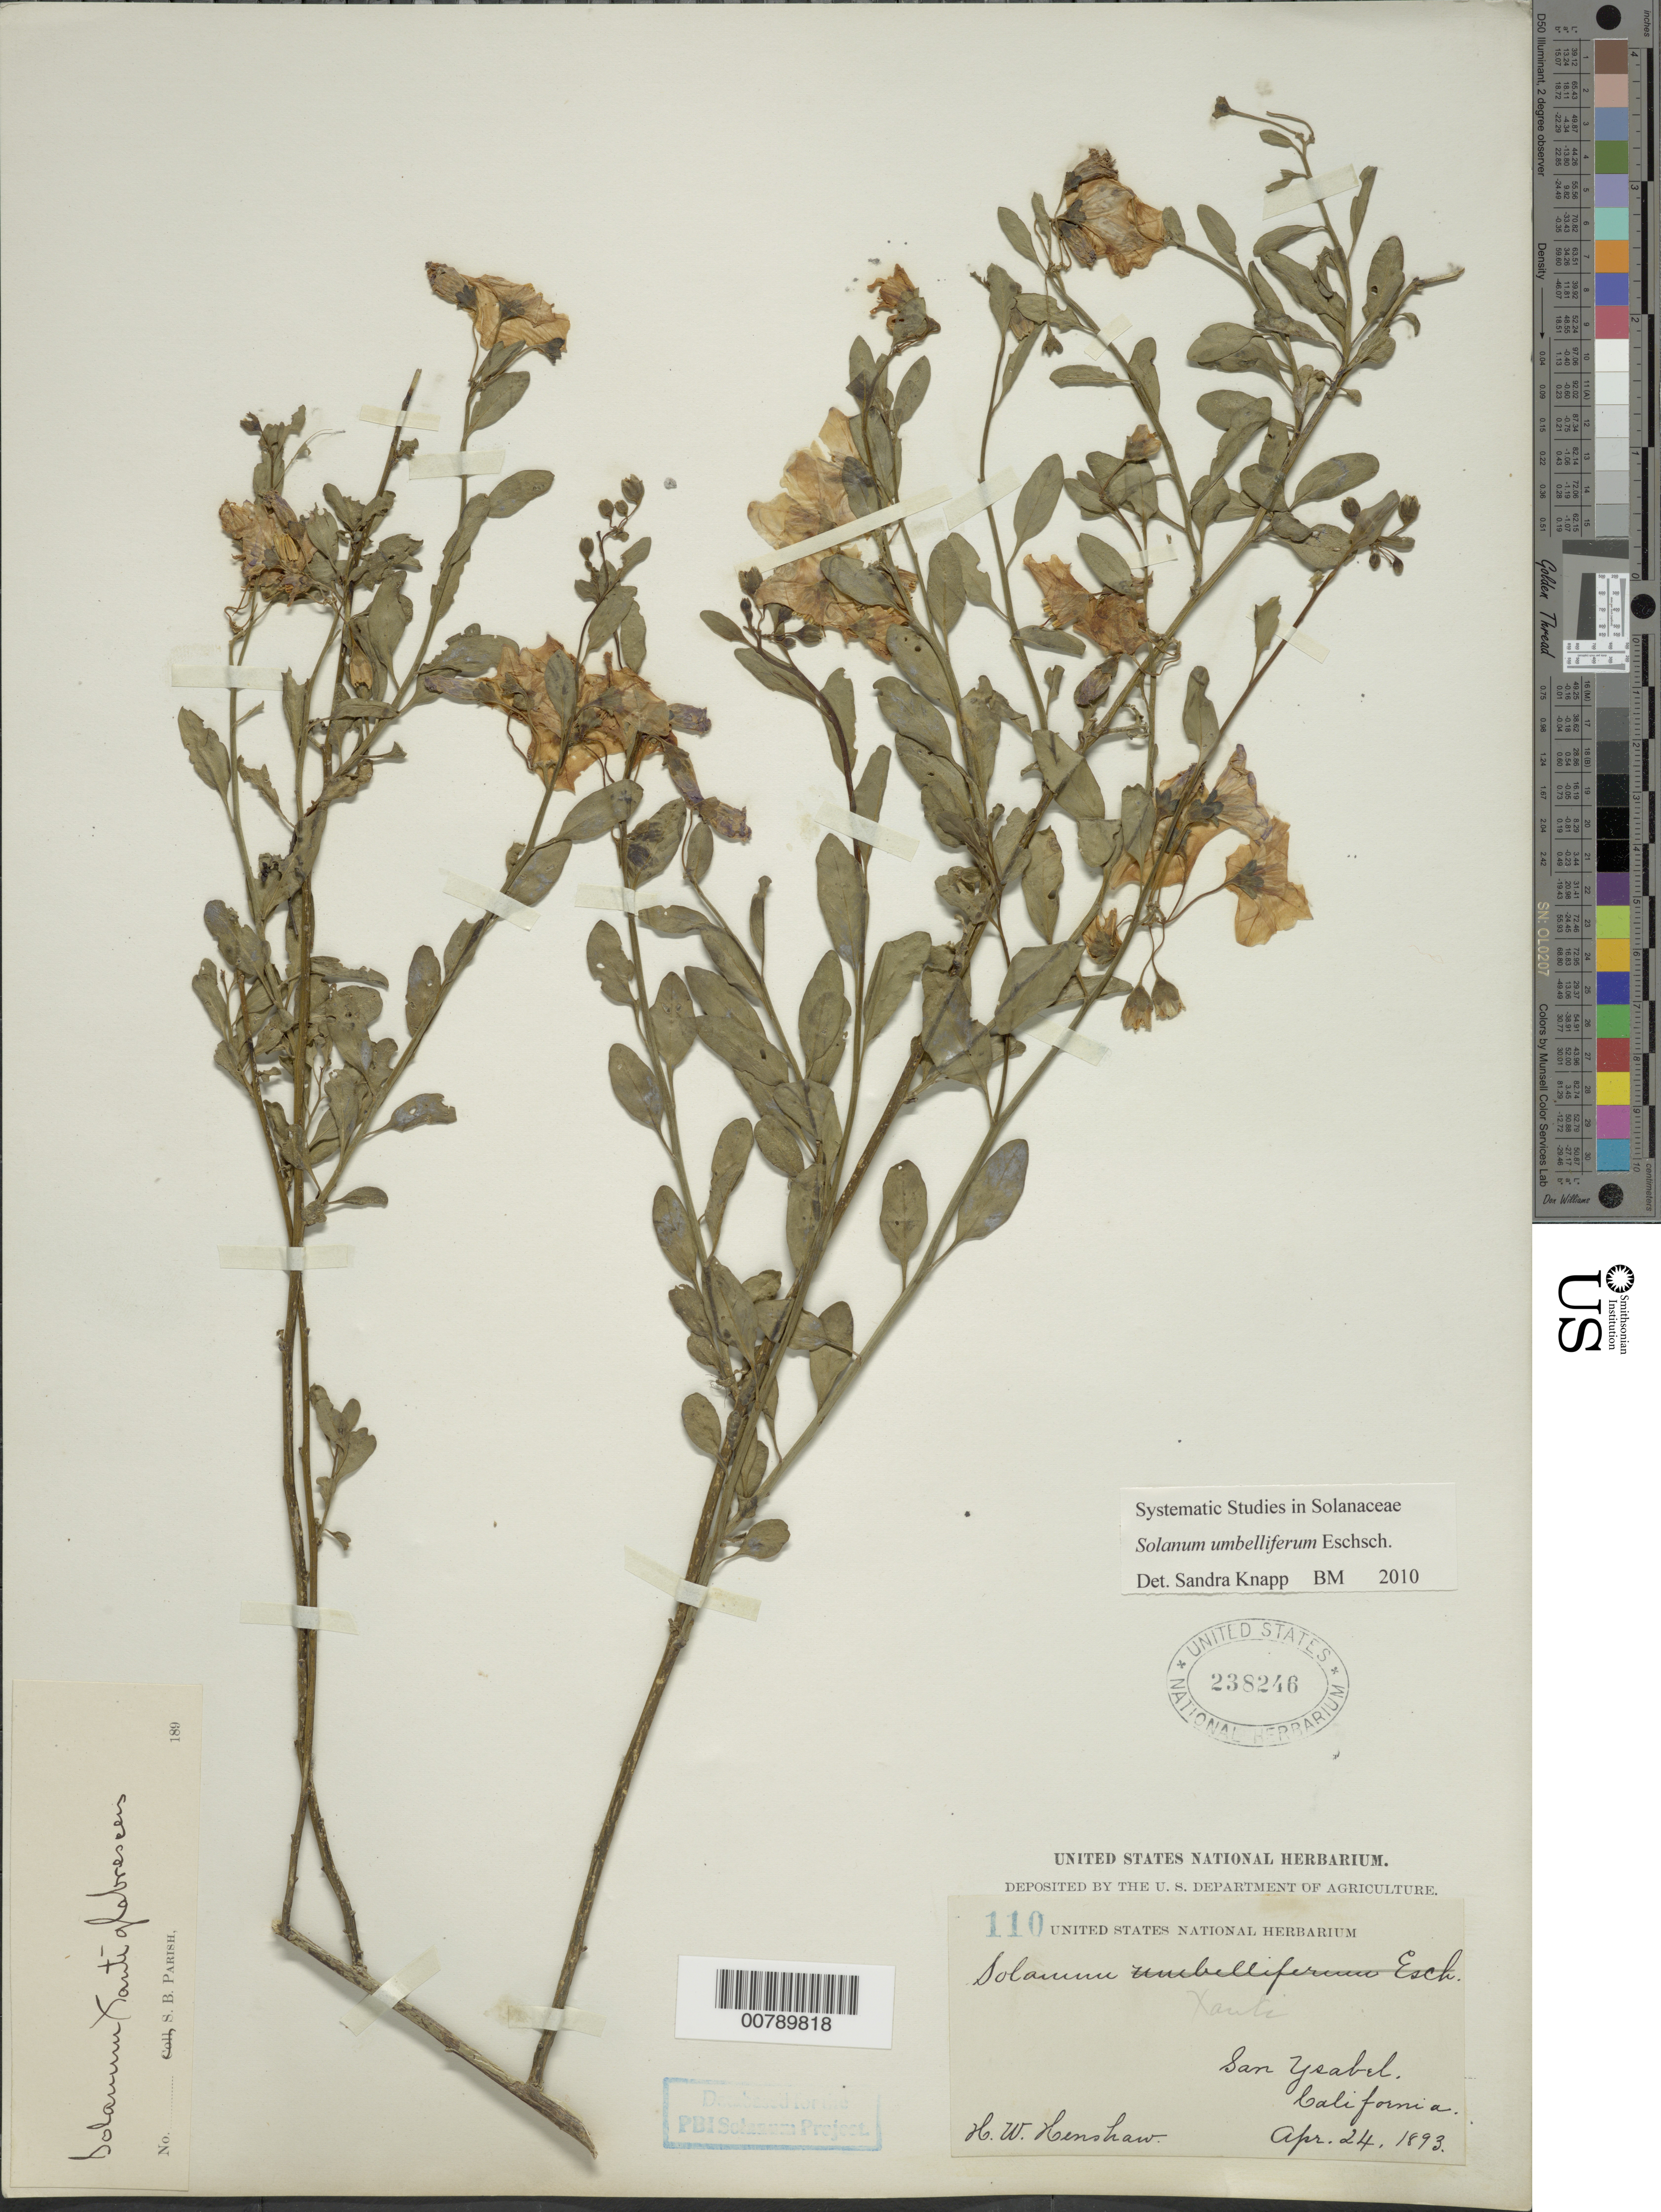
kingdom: Plantae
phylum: Tracheophyta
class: Magnoliopsida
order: Solanales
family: Solanaceae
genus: Solanum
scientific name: Solanum umbelliferum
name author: Eschsch.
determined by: Knapp, S. D.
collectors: H. Henshaw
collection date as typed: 24 Apr 1893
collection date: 1893-04-24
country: United States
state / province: California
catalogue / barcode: US 238246